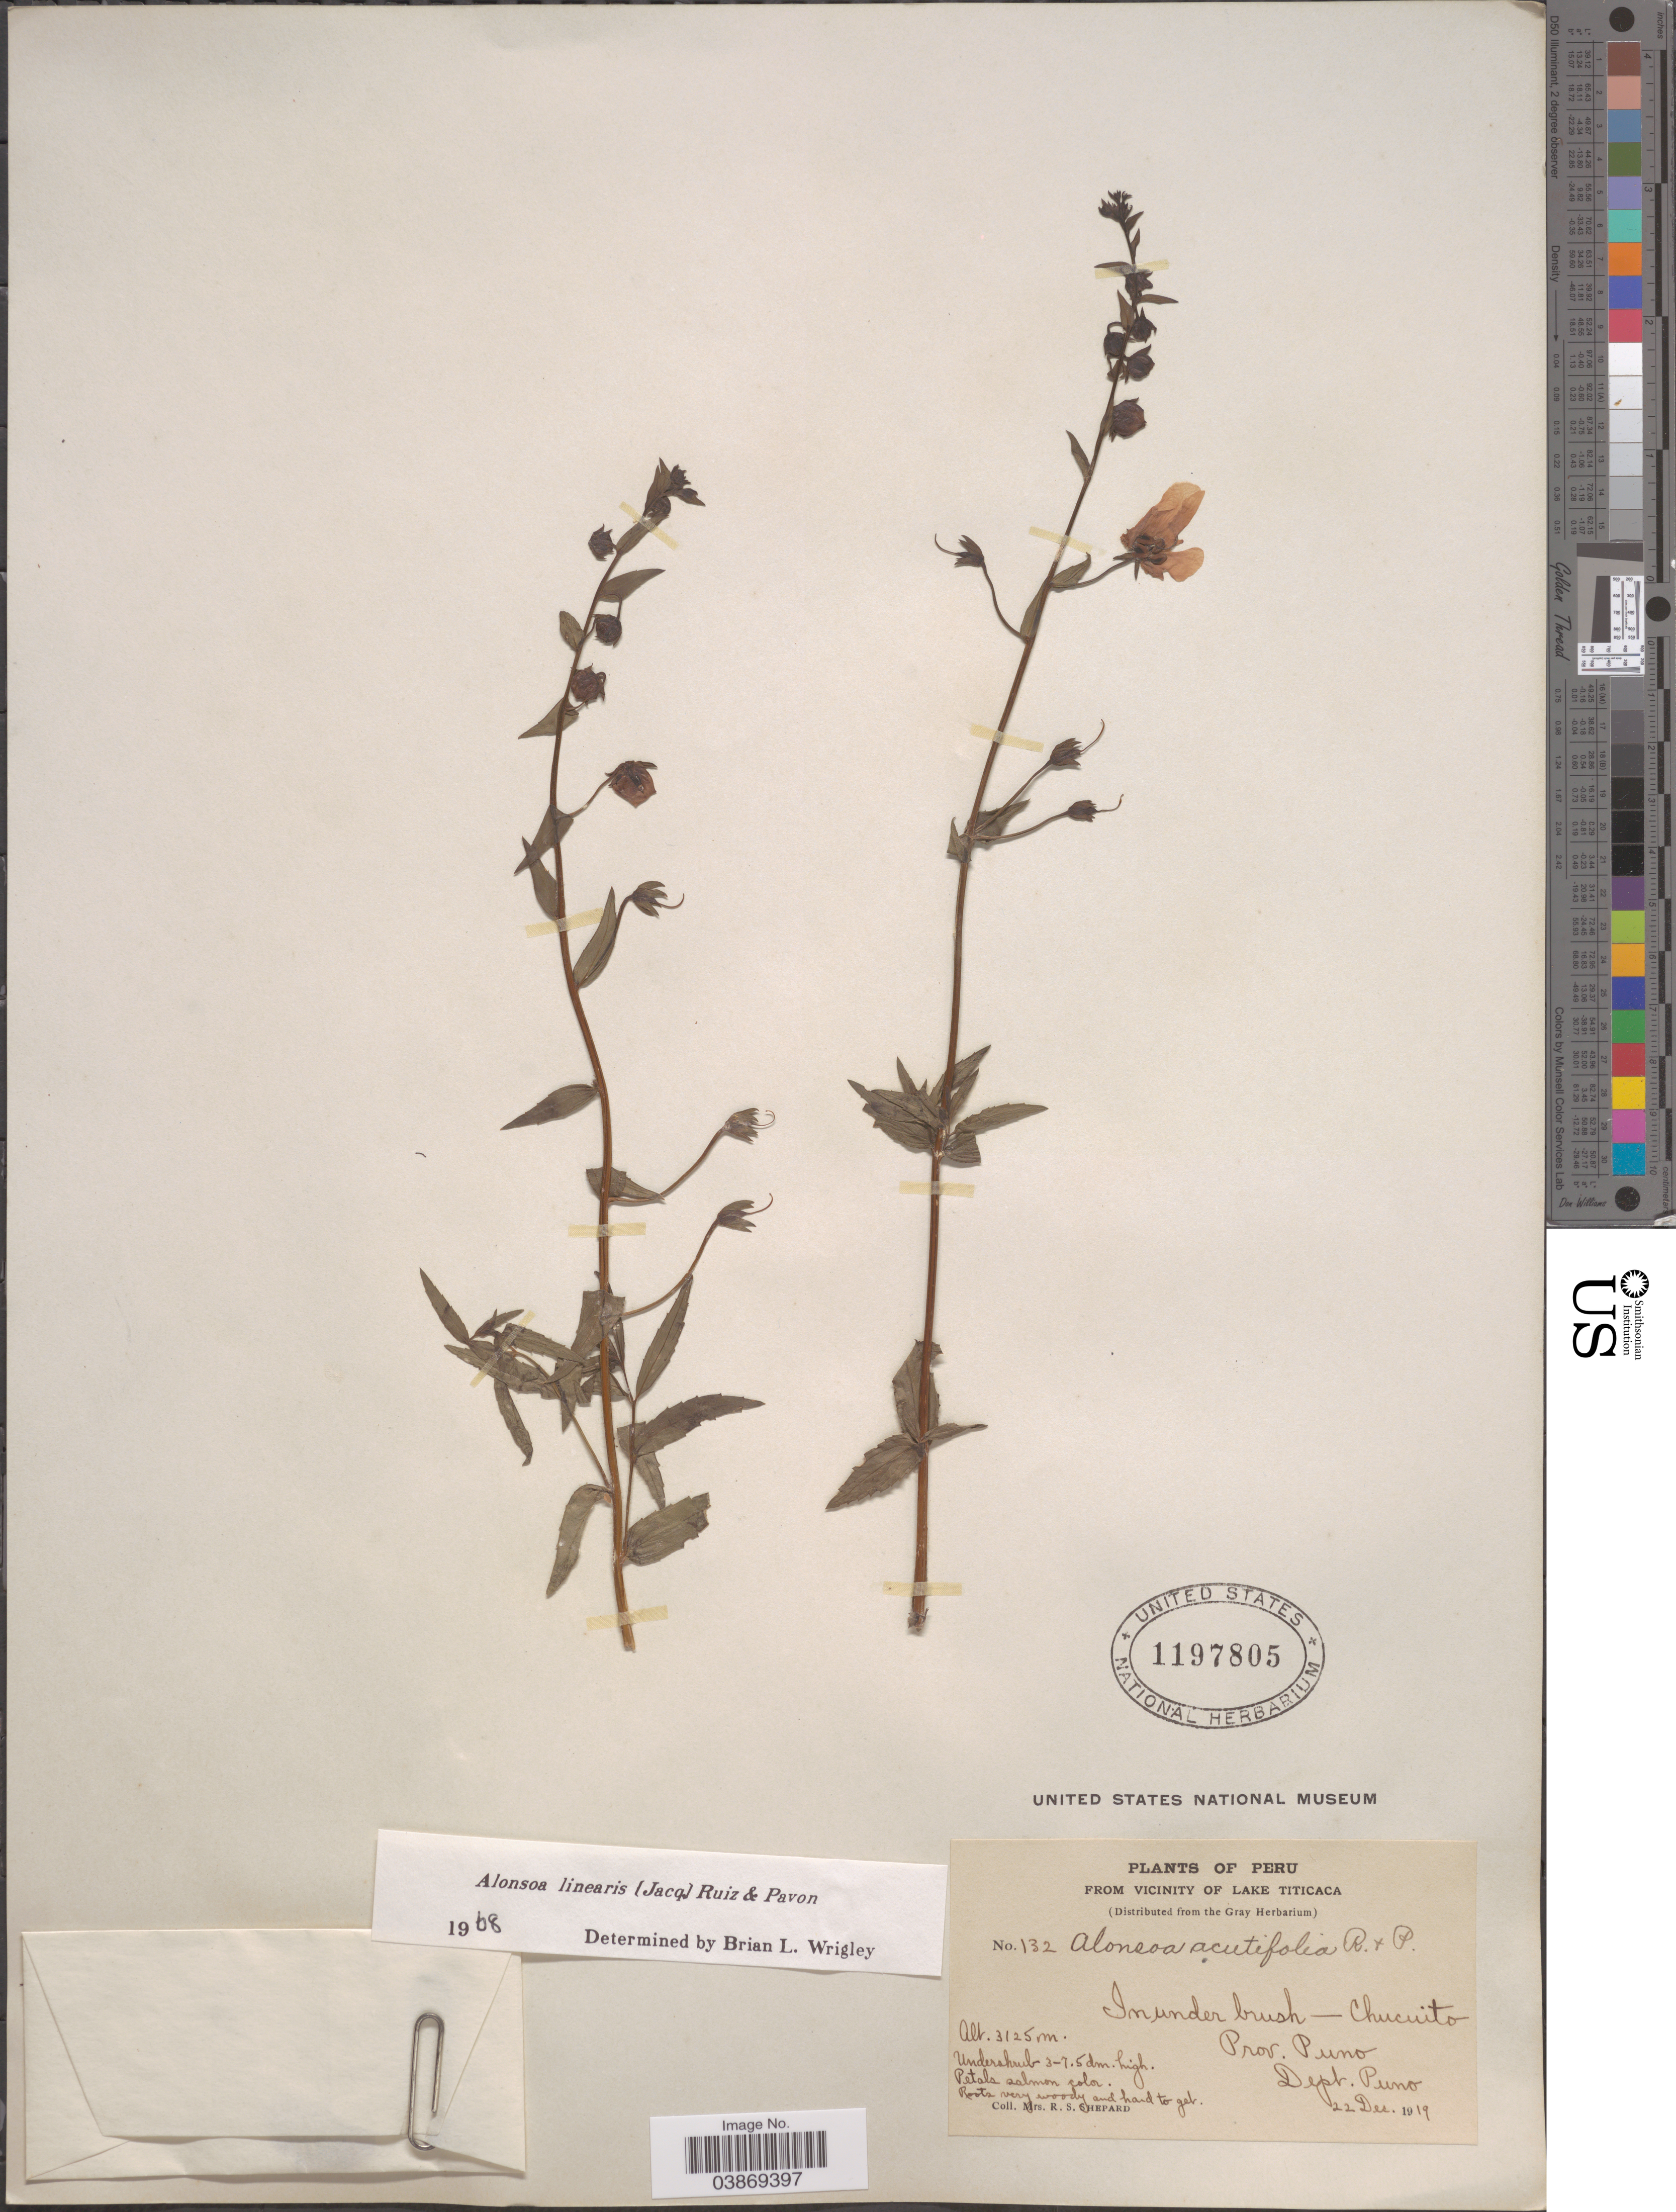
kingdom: Plantae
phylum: Tracheophyta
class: Magnoliopsida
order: Lamiales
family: Scrophulariaceae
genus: Alonsoa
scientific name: Alonsoa linearis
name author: (Jacq.) Ruiz & Pav.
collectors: R. Shepard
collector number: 132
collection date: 1919-12-22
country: Peru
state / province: Puno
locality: From vicinity of Lake Titicaca. In under brush - Chucuito. Dept. Puno.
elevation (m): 3125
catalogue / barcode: US 1197805